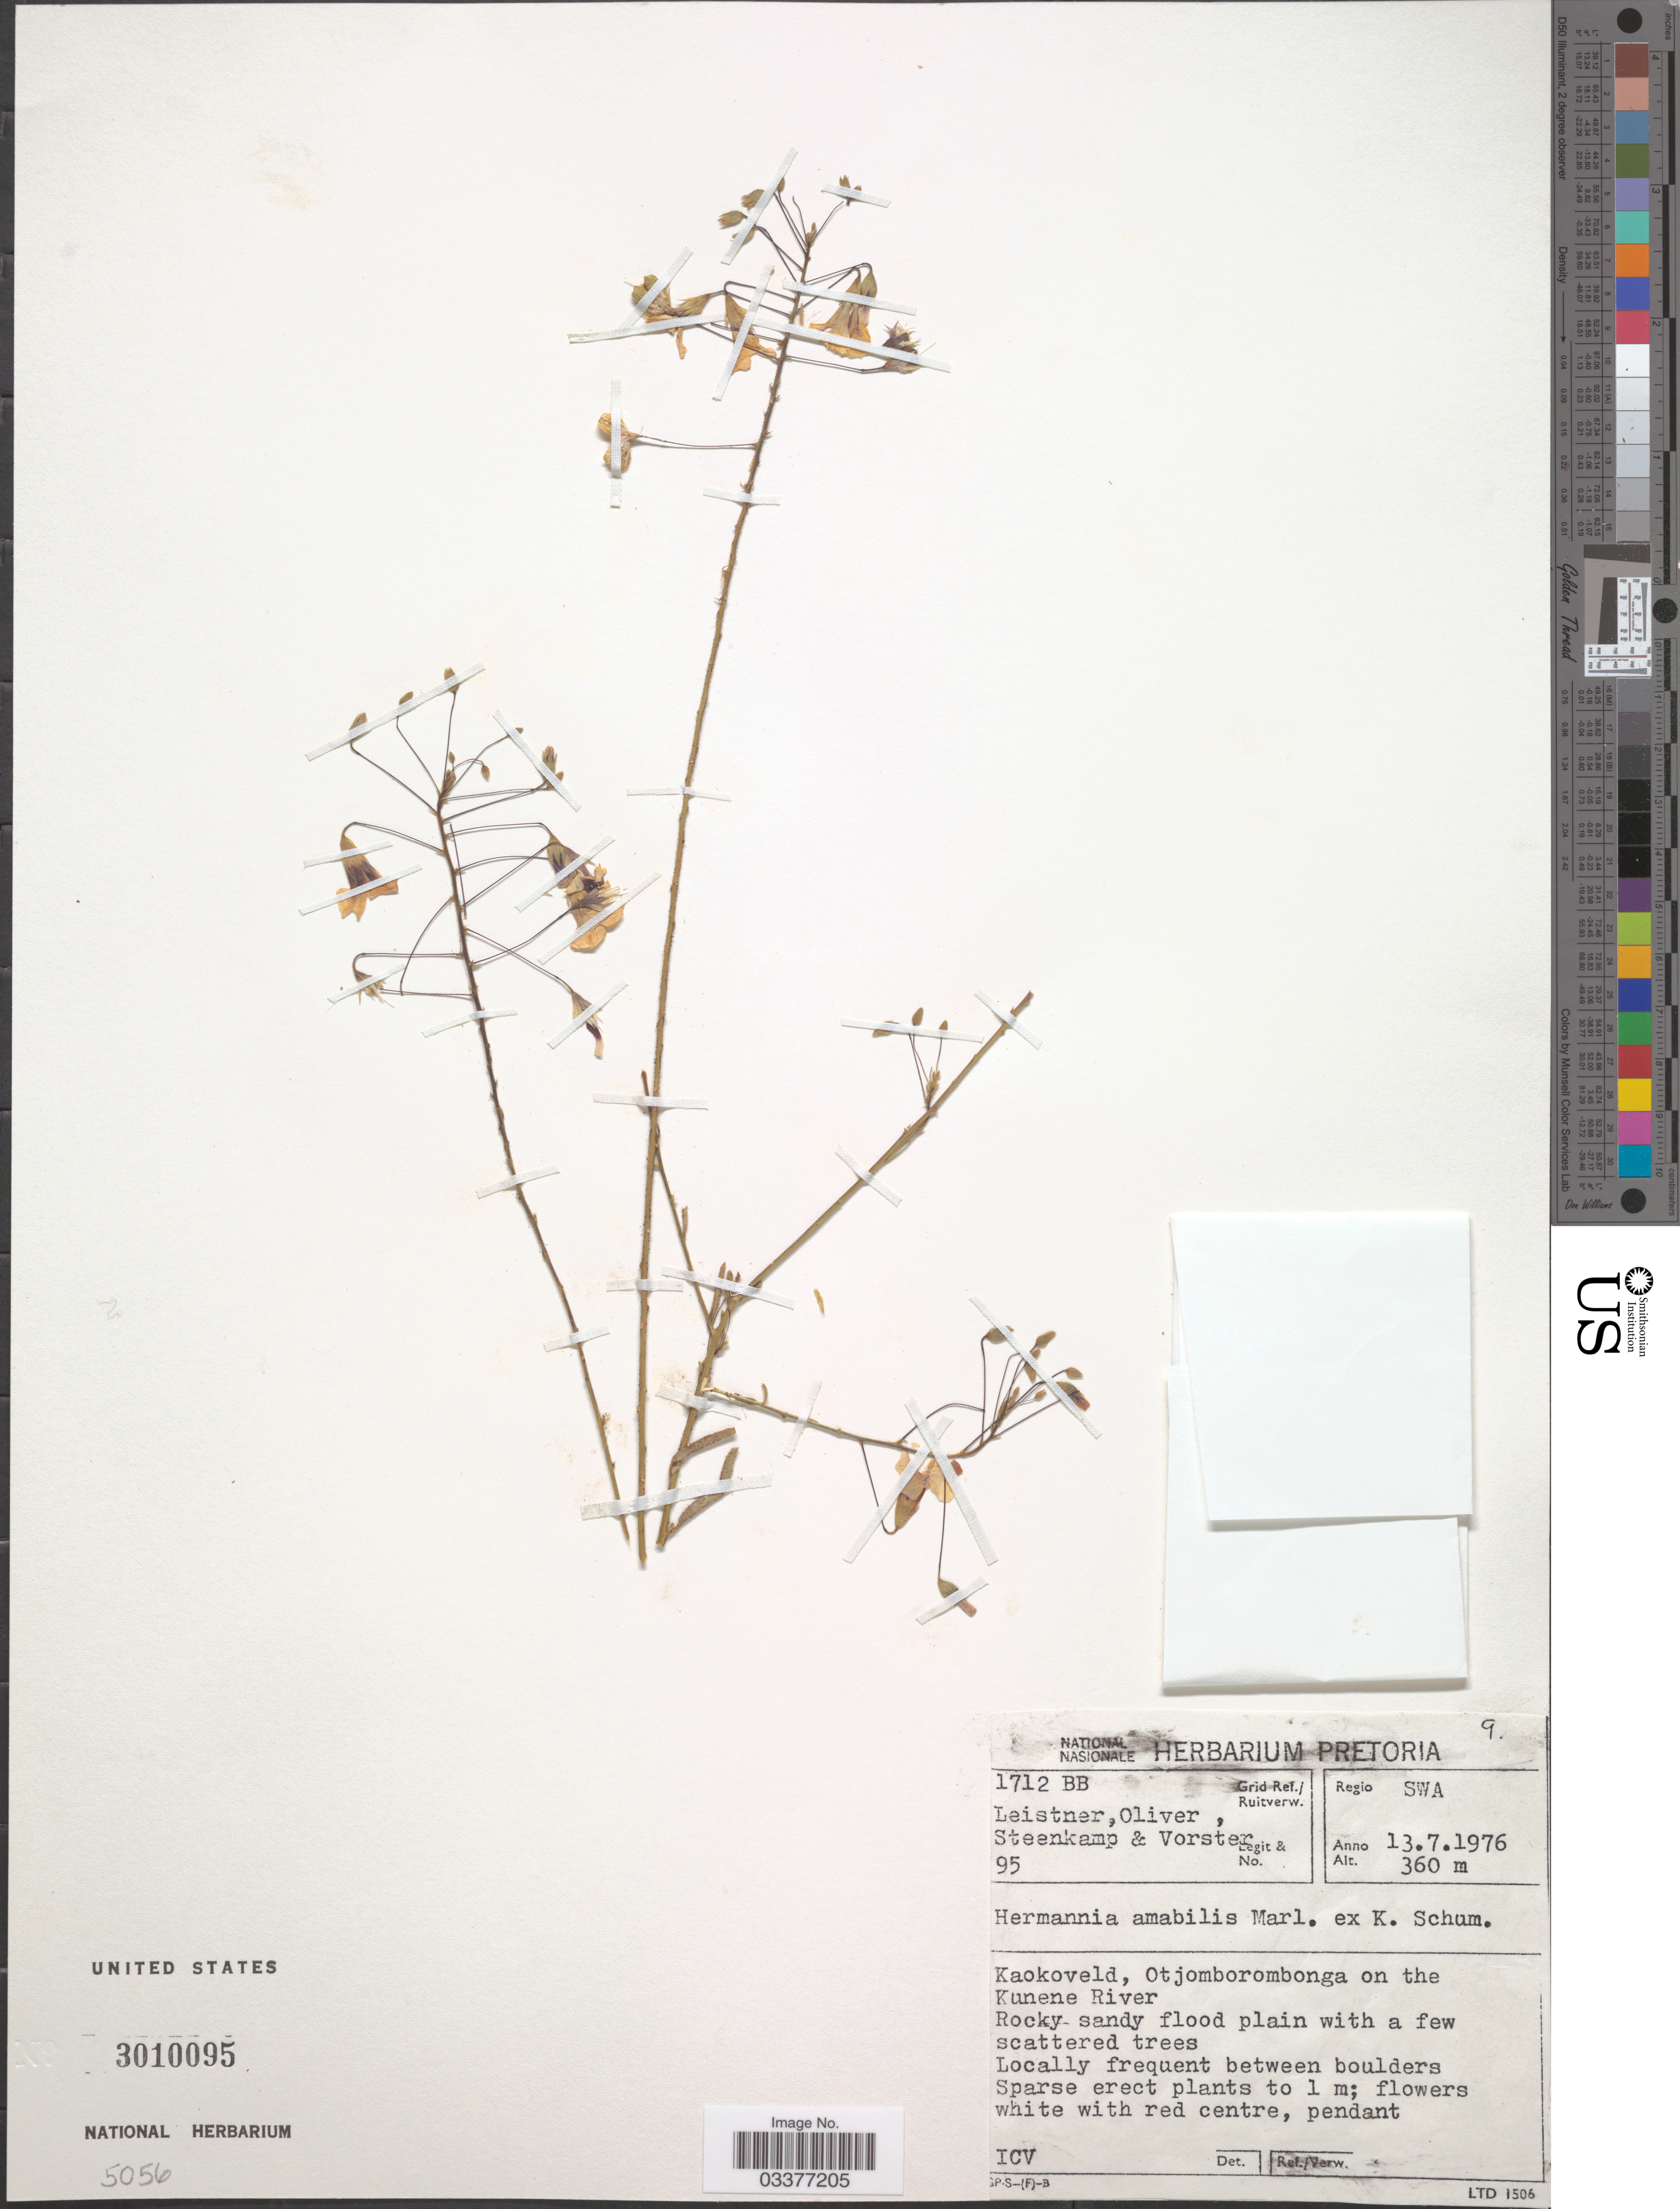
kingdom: Plantae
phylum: Tracheophyta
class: Magnoliopsida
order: Malvales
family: Malvaceae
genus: Hermannia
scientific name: Hermannia amabilis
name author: Marloth ex K. Schum.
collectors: Leistner, Oliver, --, -- Steenkamp & -. Vorster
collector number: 95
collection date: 1976-07-13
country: Namibia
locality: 1712 BB Grid Ref. Regio SWA. Kaokoveld, Otjomborombonga on the Kunene River.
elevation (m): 360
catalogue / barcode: US 3010095